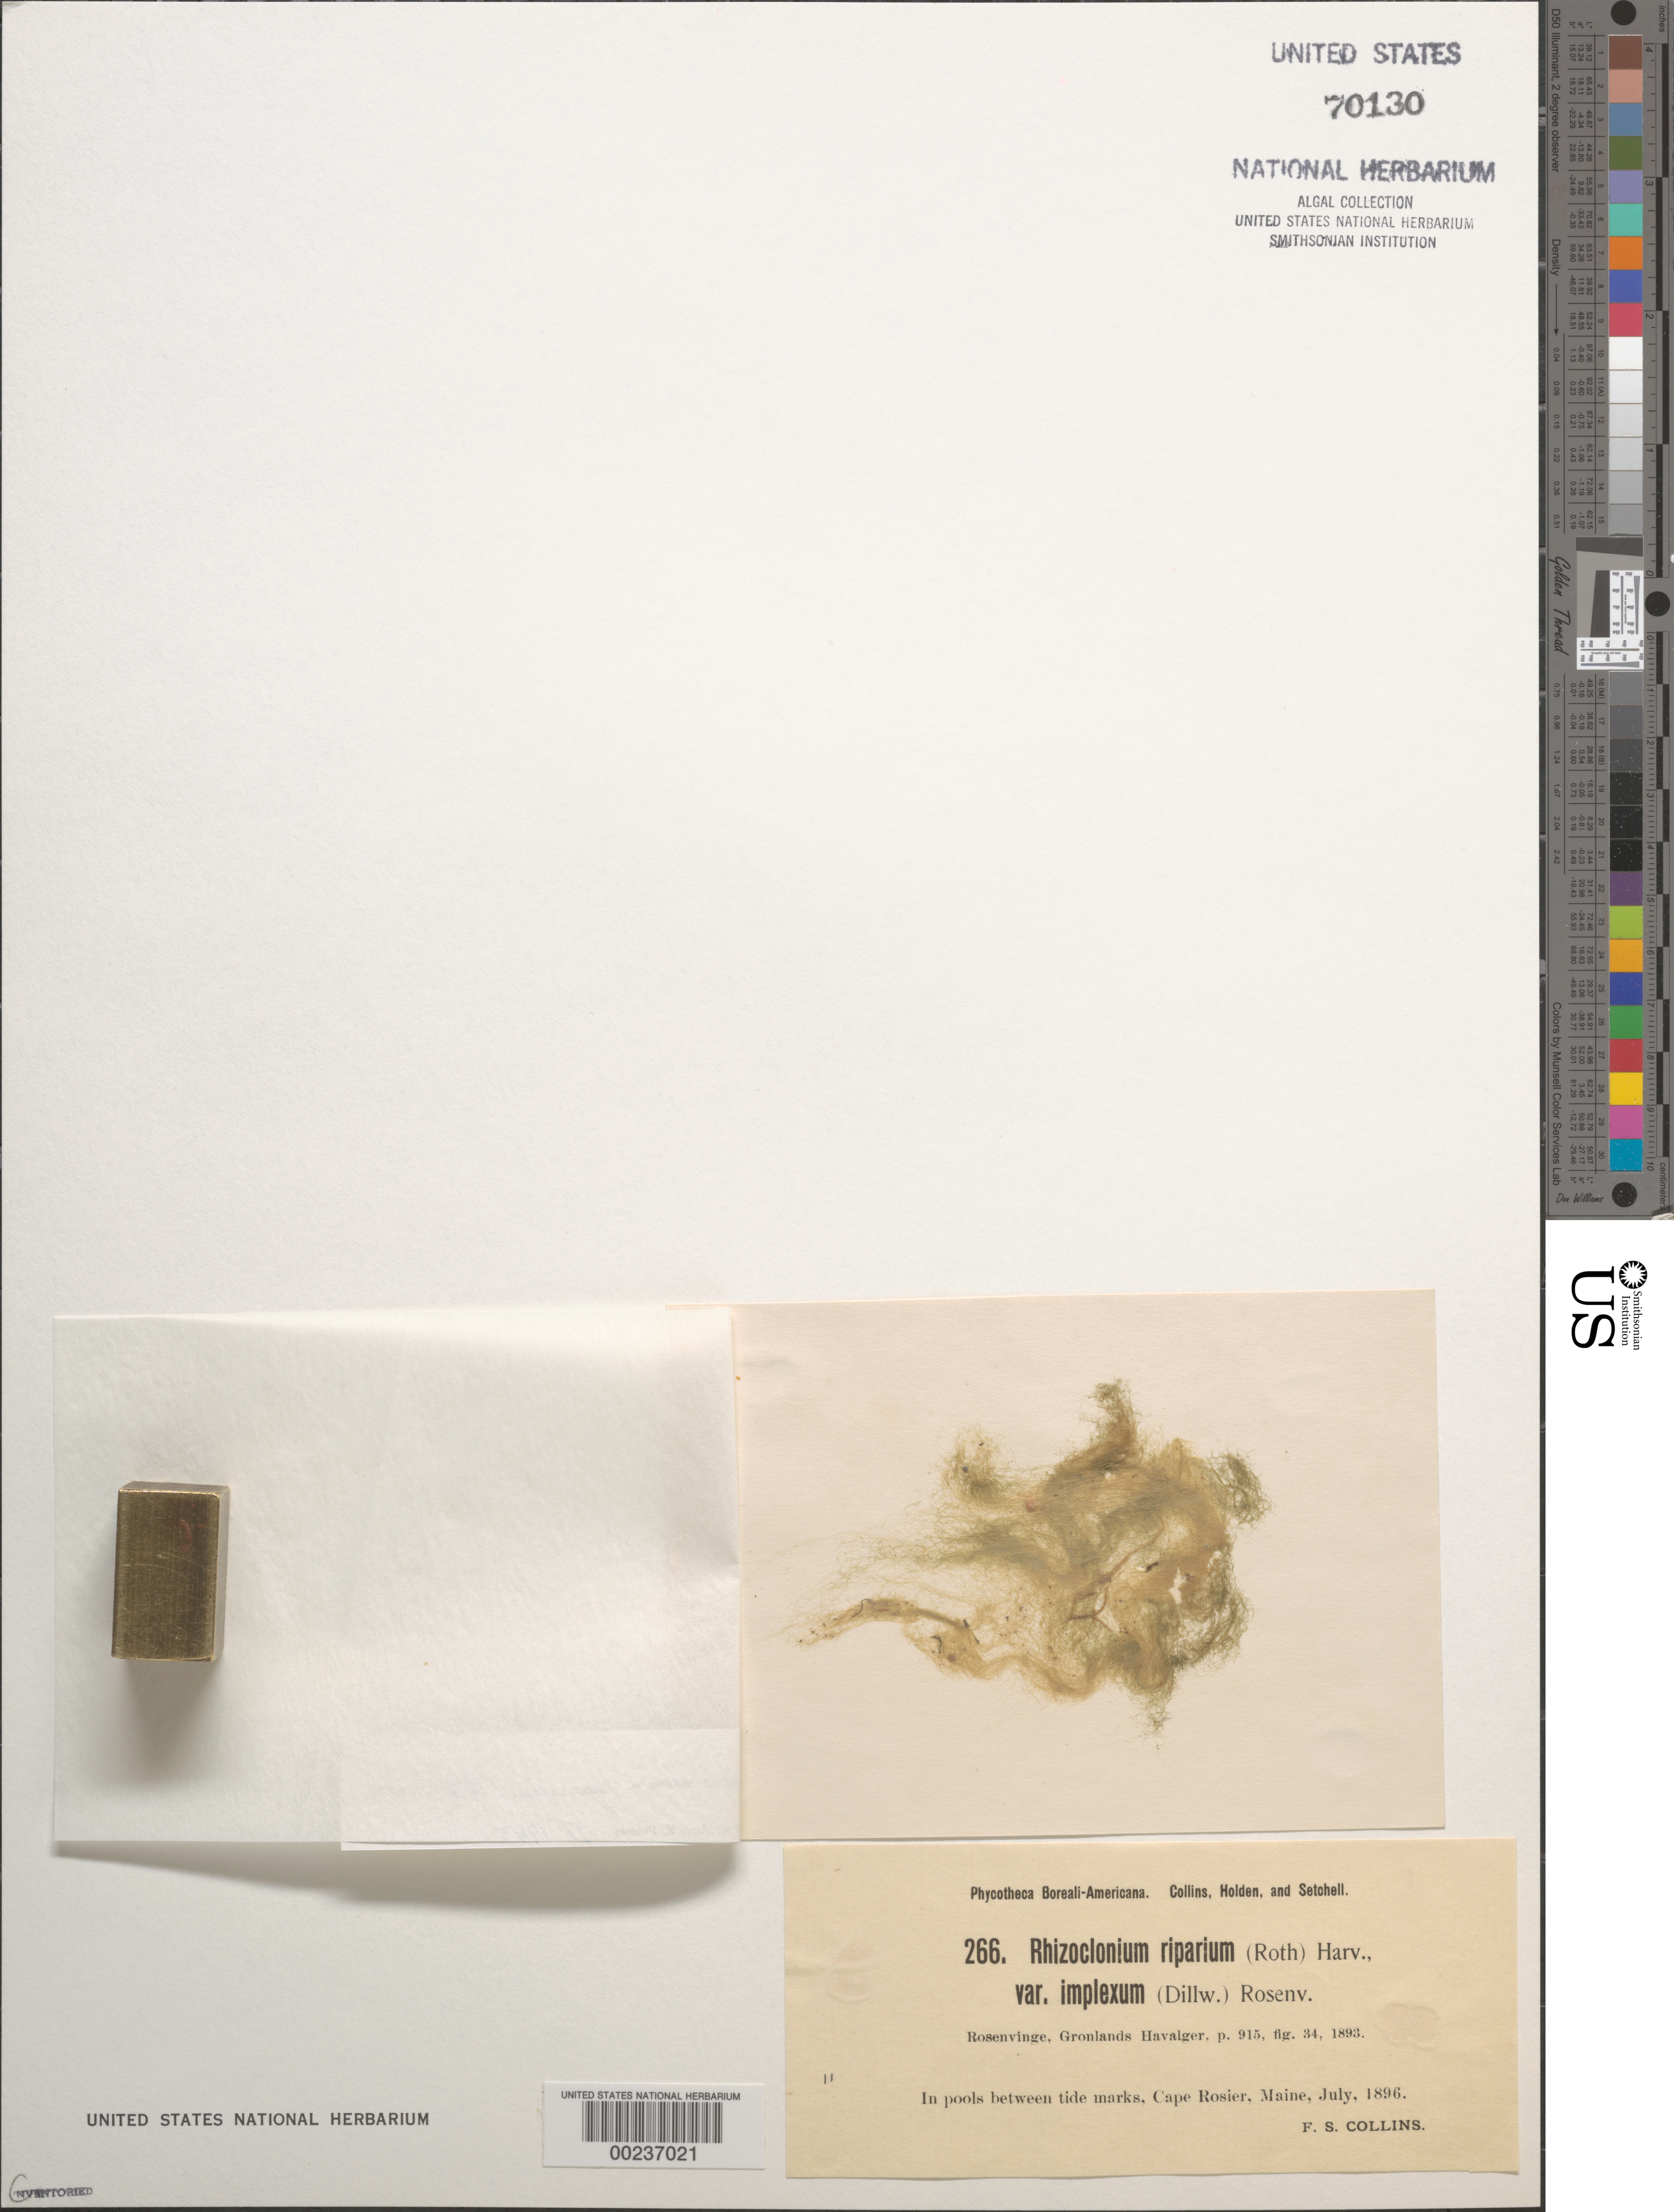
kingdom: Plantae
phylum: Chlorophyta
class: Ulvophyceae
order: Cladophorales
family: Cladophoraceae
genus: Rhizoclonium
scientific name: Rhizoclonium riparium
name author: (Roth) Harv.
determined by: Phinney, H. K.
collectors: F. Collins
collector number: PB-A 266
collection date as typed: Jul 1896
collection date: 1896-07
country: United States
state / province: Maine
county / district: Hancock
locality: Cape Rosier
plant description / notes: Collins, Holden & Setchell, Phycotheca Boreali-Americana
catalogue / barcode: US 70130